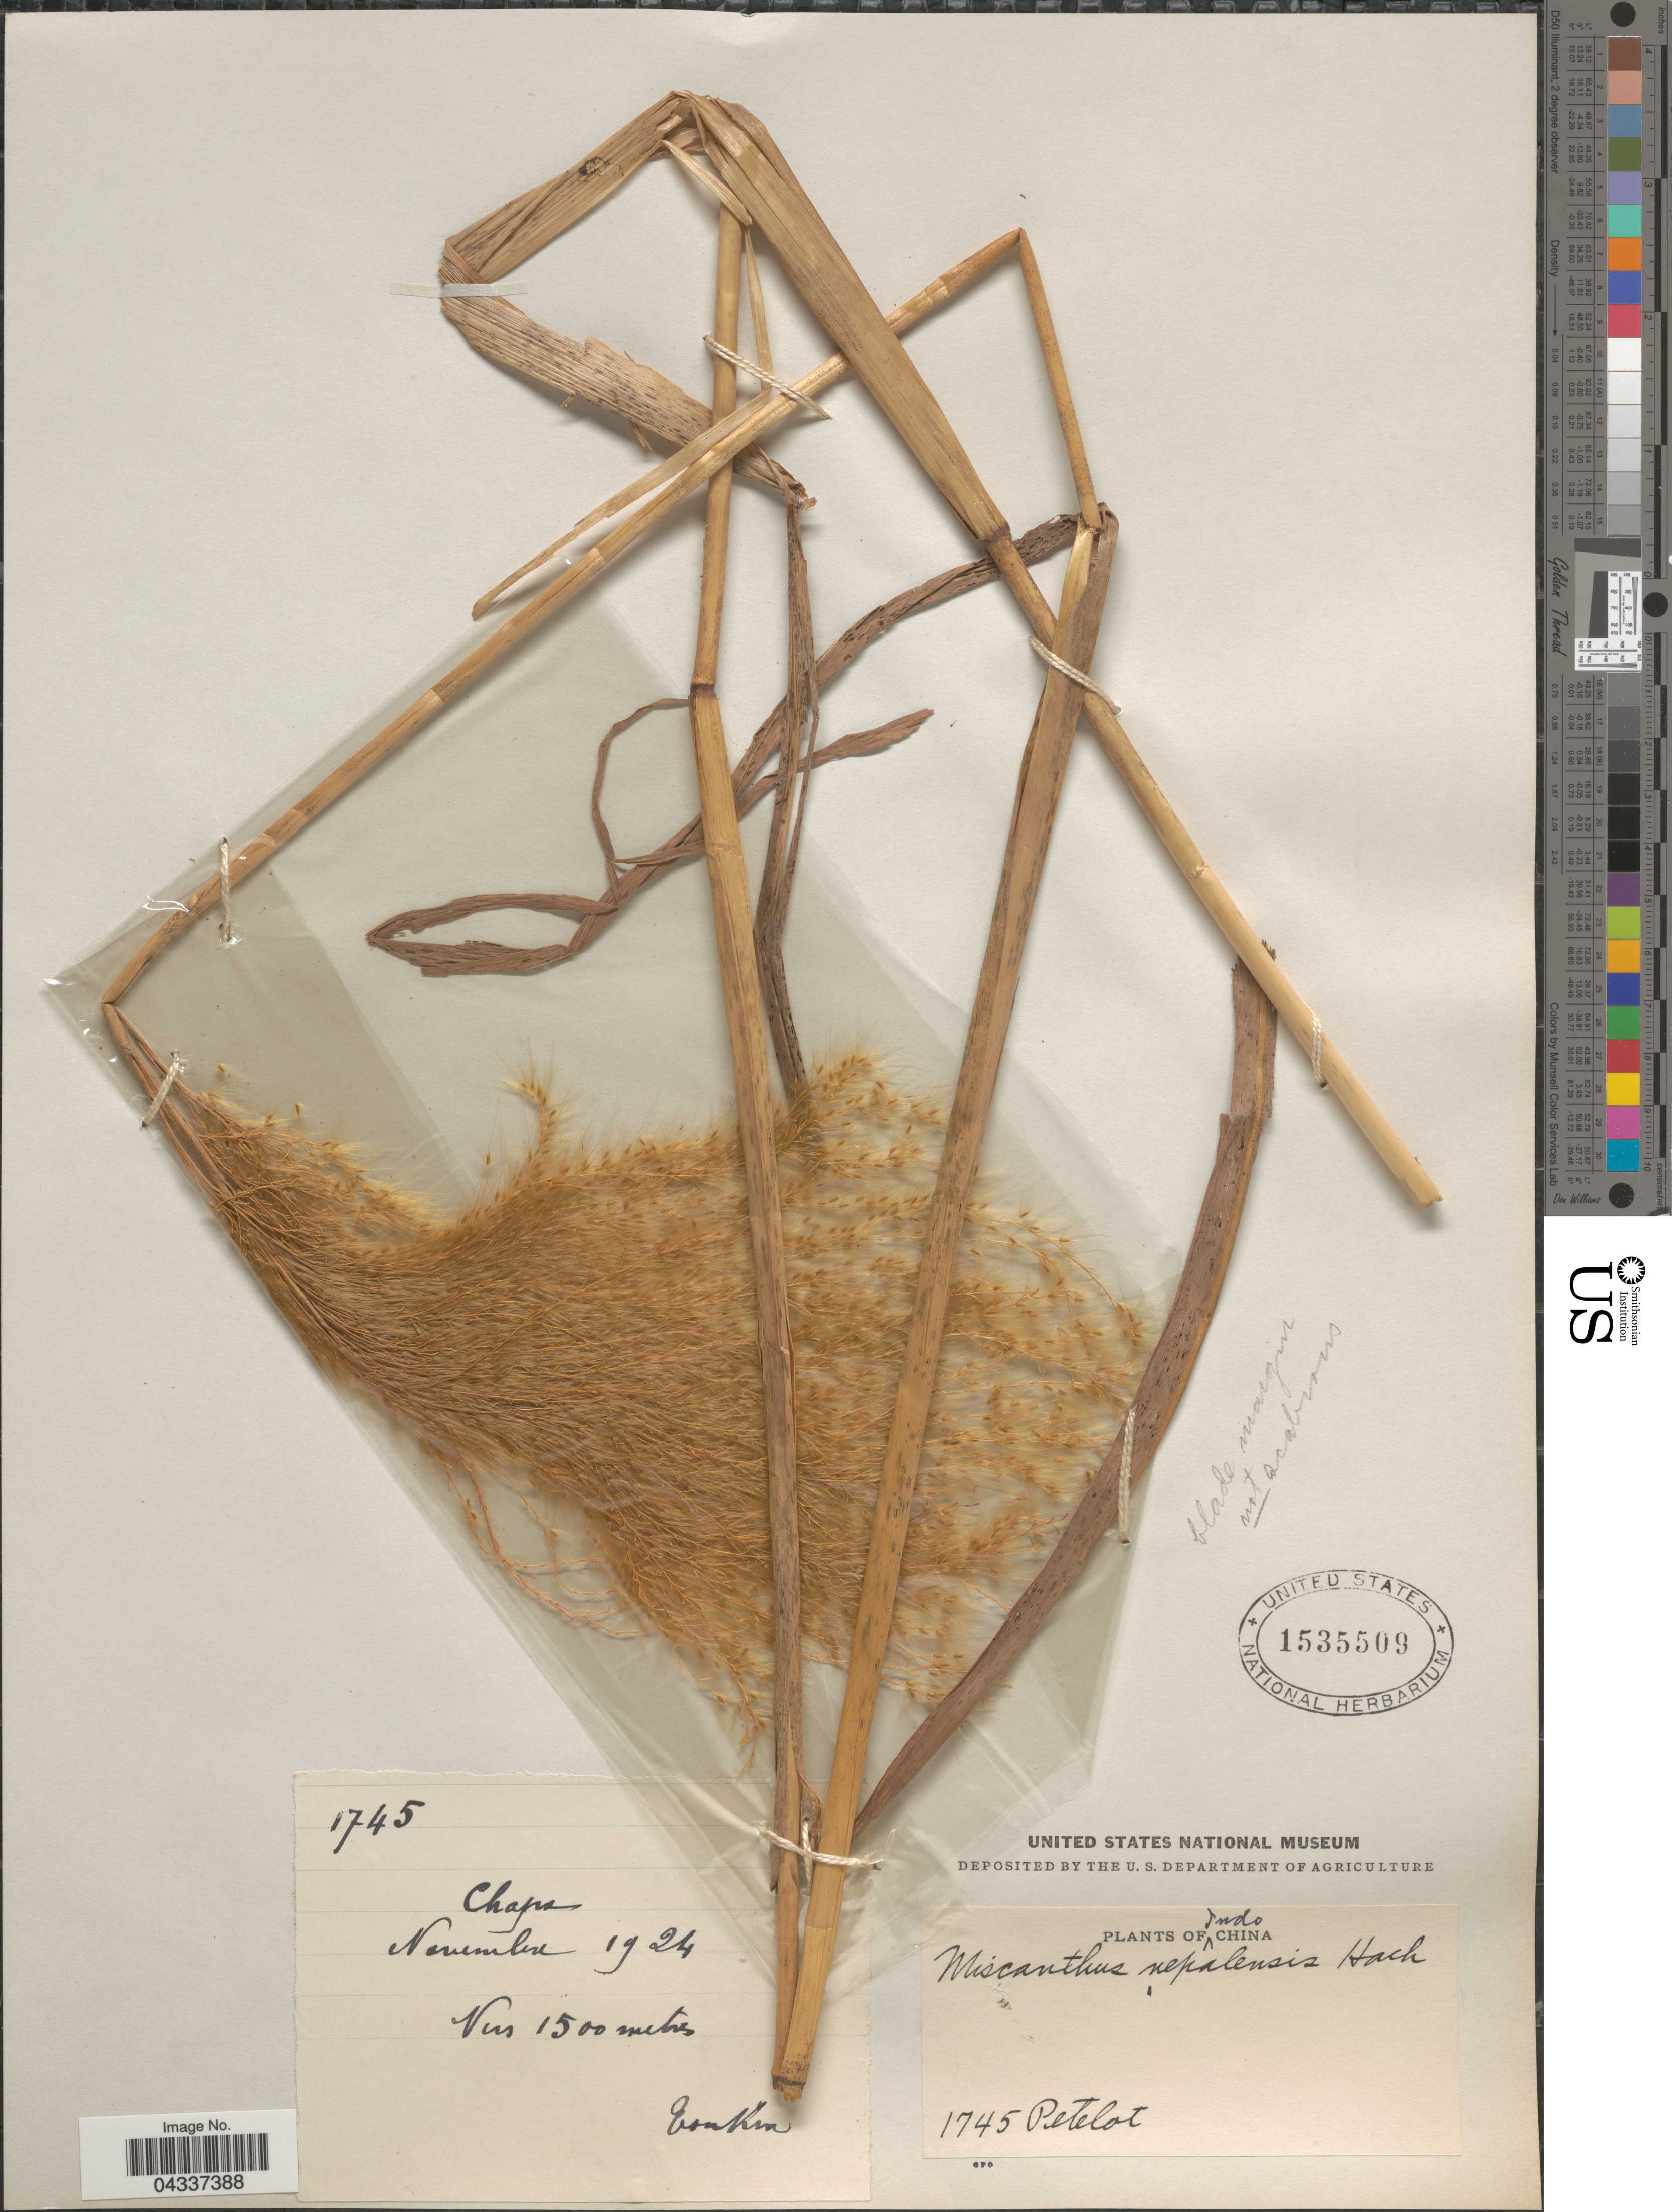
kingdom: Plantae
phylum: Tracheophyta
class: Liliopsida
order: Poales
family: Poaceae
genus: Miscanthus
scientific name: Miscanthus nepalensis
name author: (Trin.) Hack.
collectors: Pételot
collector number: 1745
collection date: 1924-11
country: Vietnam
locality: Chapa. Tonkin. Indo China.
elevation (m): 1500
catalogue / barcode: US 1535509